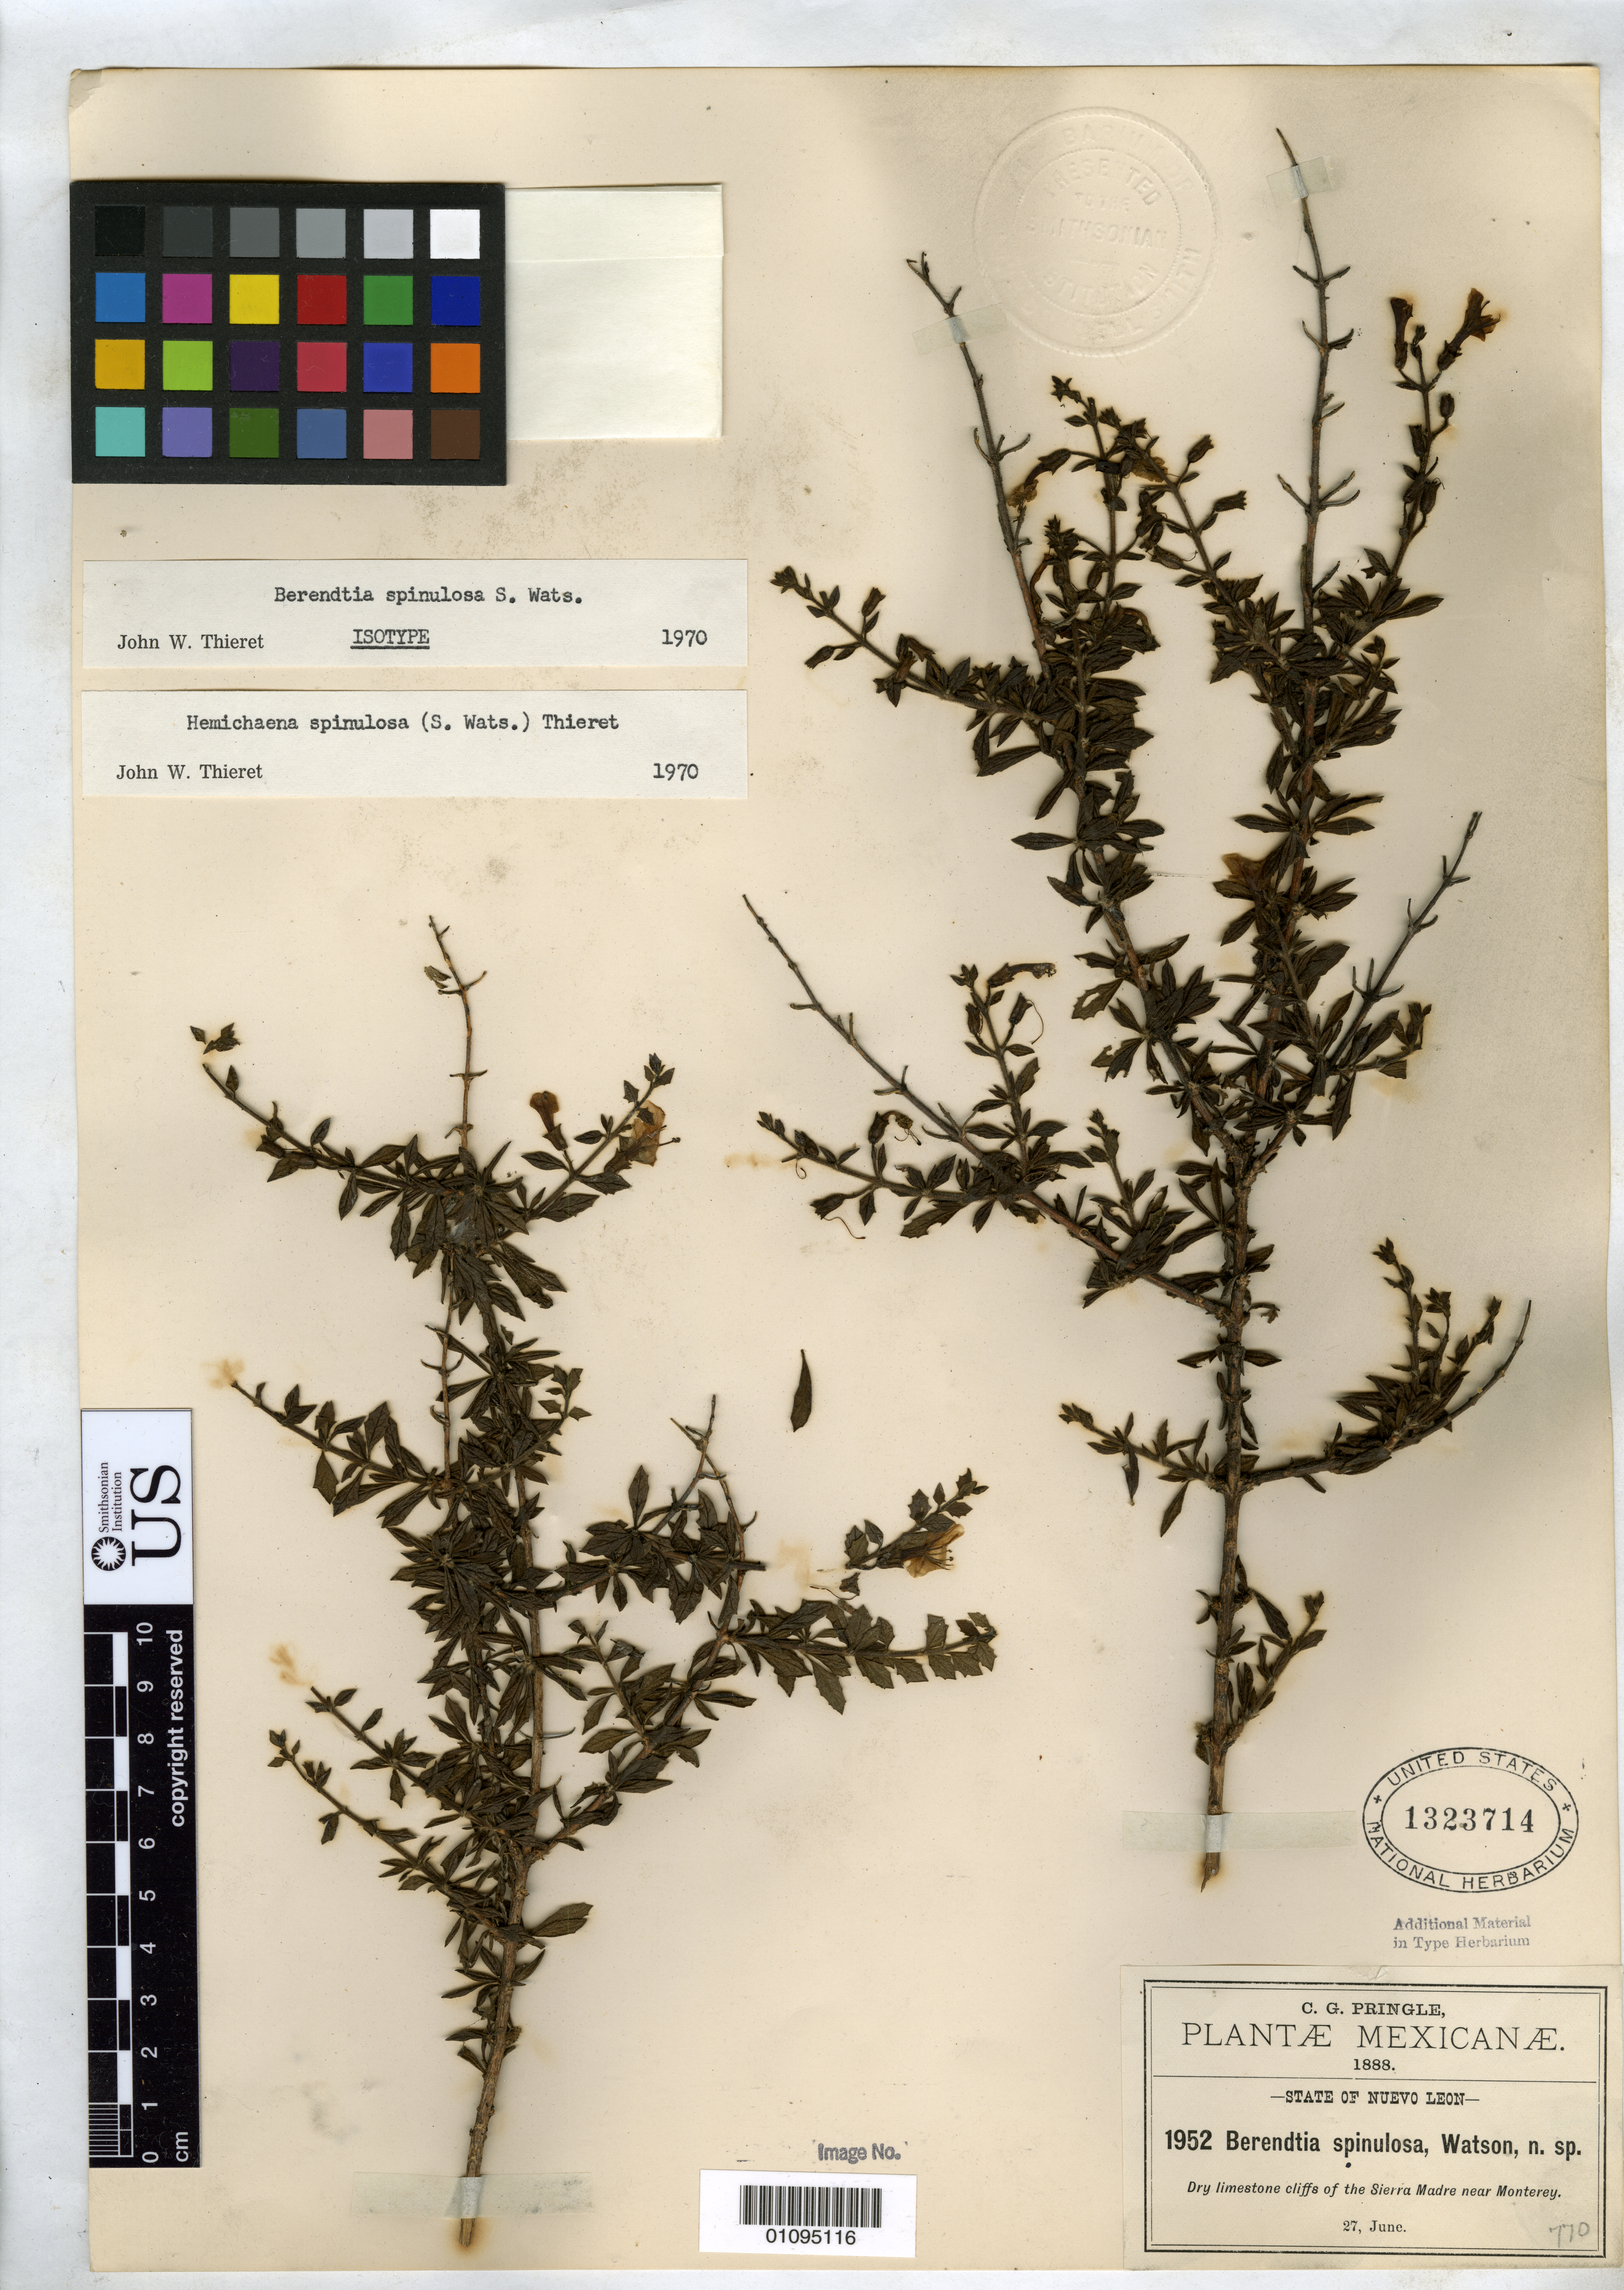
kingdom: Plantae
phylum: Tracheophyta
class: Magnoliopsida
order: Lamiales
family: Phrymaceae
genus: Berendtia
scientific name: Berendtia spinulosa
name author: S. Watson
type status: Isotype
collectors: C. G. Pringle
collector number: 1952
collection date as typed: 27 Jun 1888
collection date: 1888-06-27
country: Mexico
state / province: Nuevo León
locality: Sierra Madre near Monterey.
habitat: Dry limestone cliffs.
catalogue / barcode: US 1323714